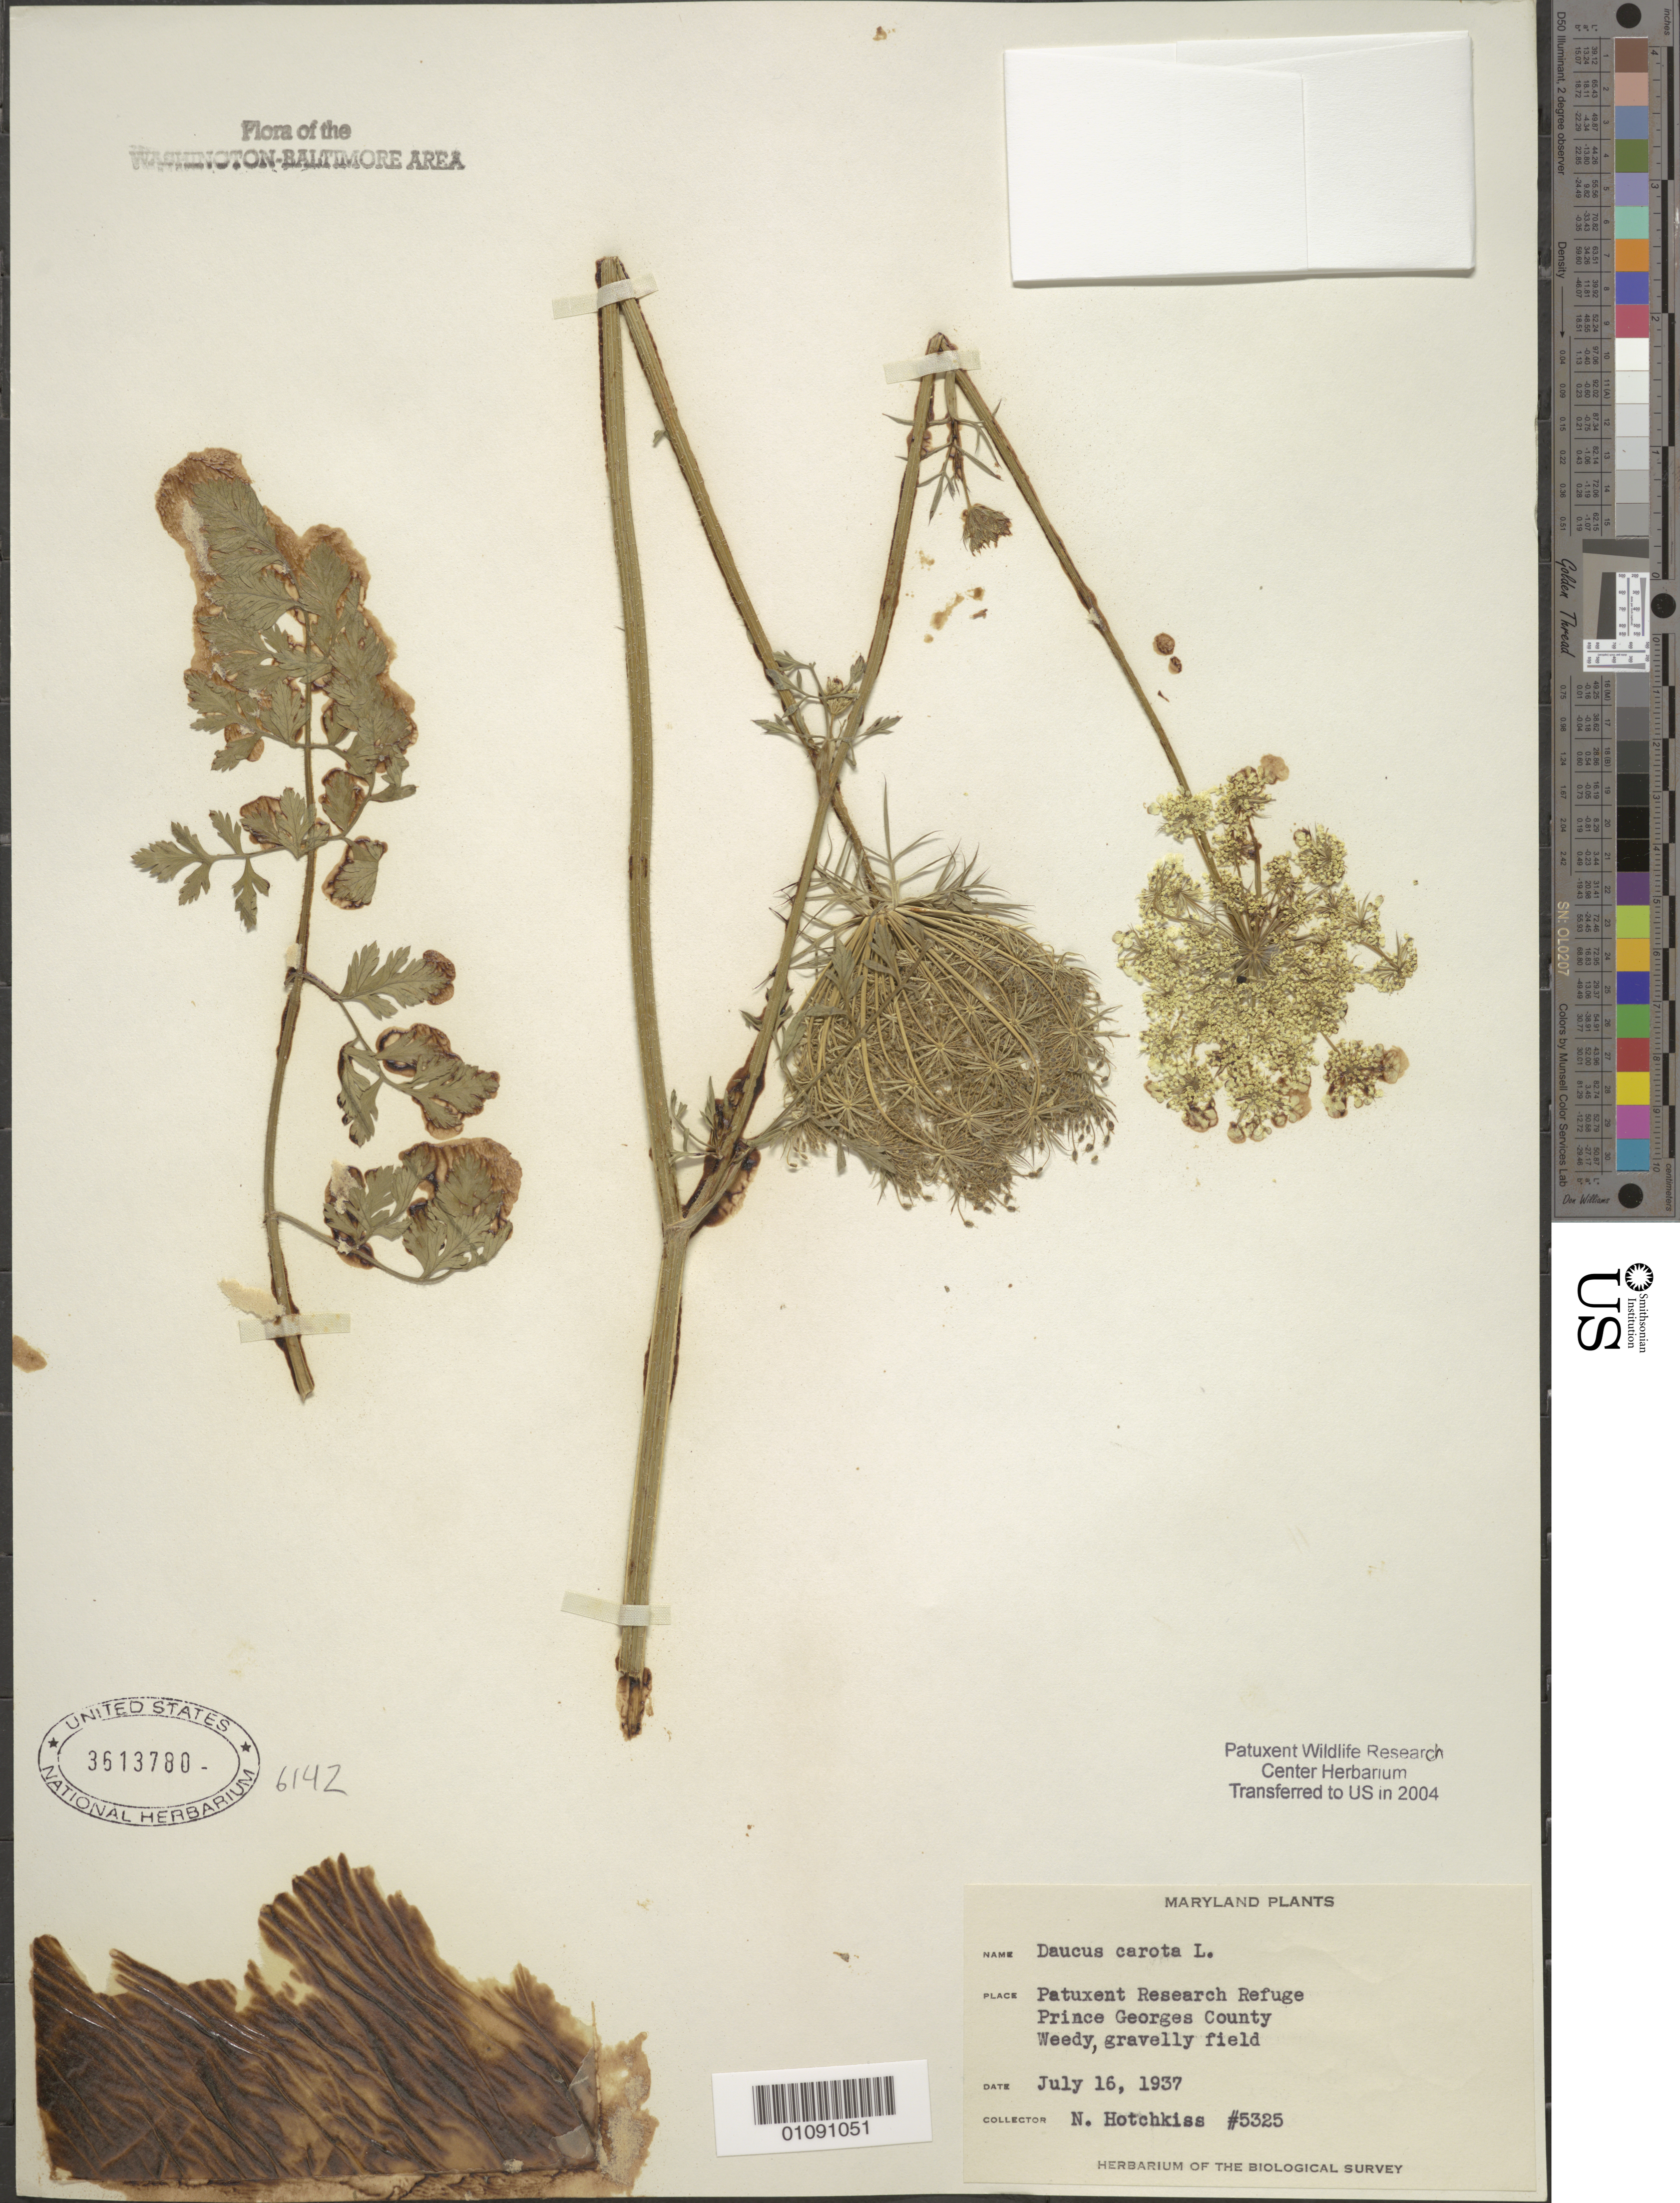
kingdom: Plantae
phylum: Tracheophyta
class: Magnoliopsida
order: Apiales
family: Apiaceae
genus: Daucus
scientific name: Daucus carota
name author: L.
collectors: N. Hotchkiss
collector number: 5325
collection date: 1937-07-16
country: United States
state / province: Maryland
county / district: Prince George's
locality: Patuxent Wildlife Refuge.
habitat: Weedy, gravelly field.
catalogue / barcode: US 3613780